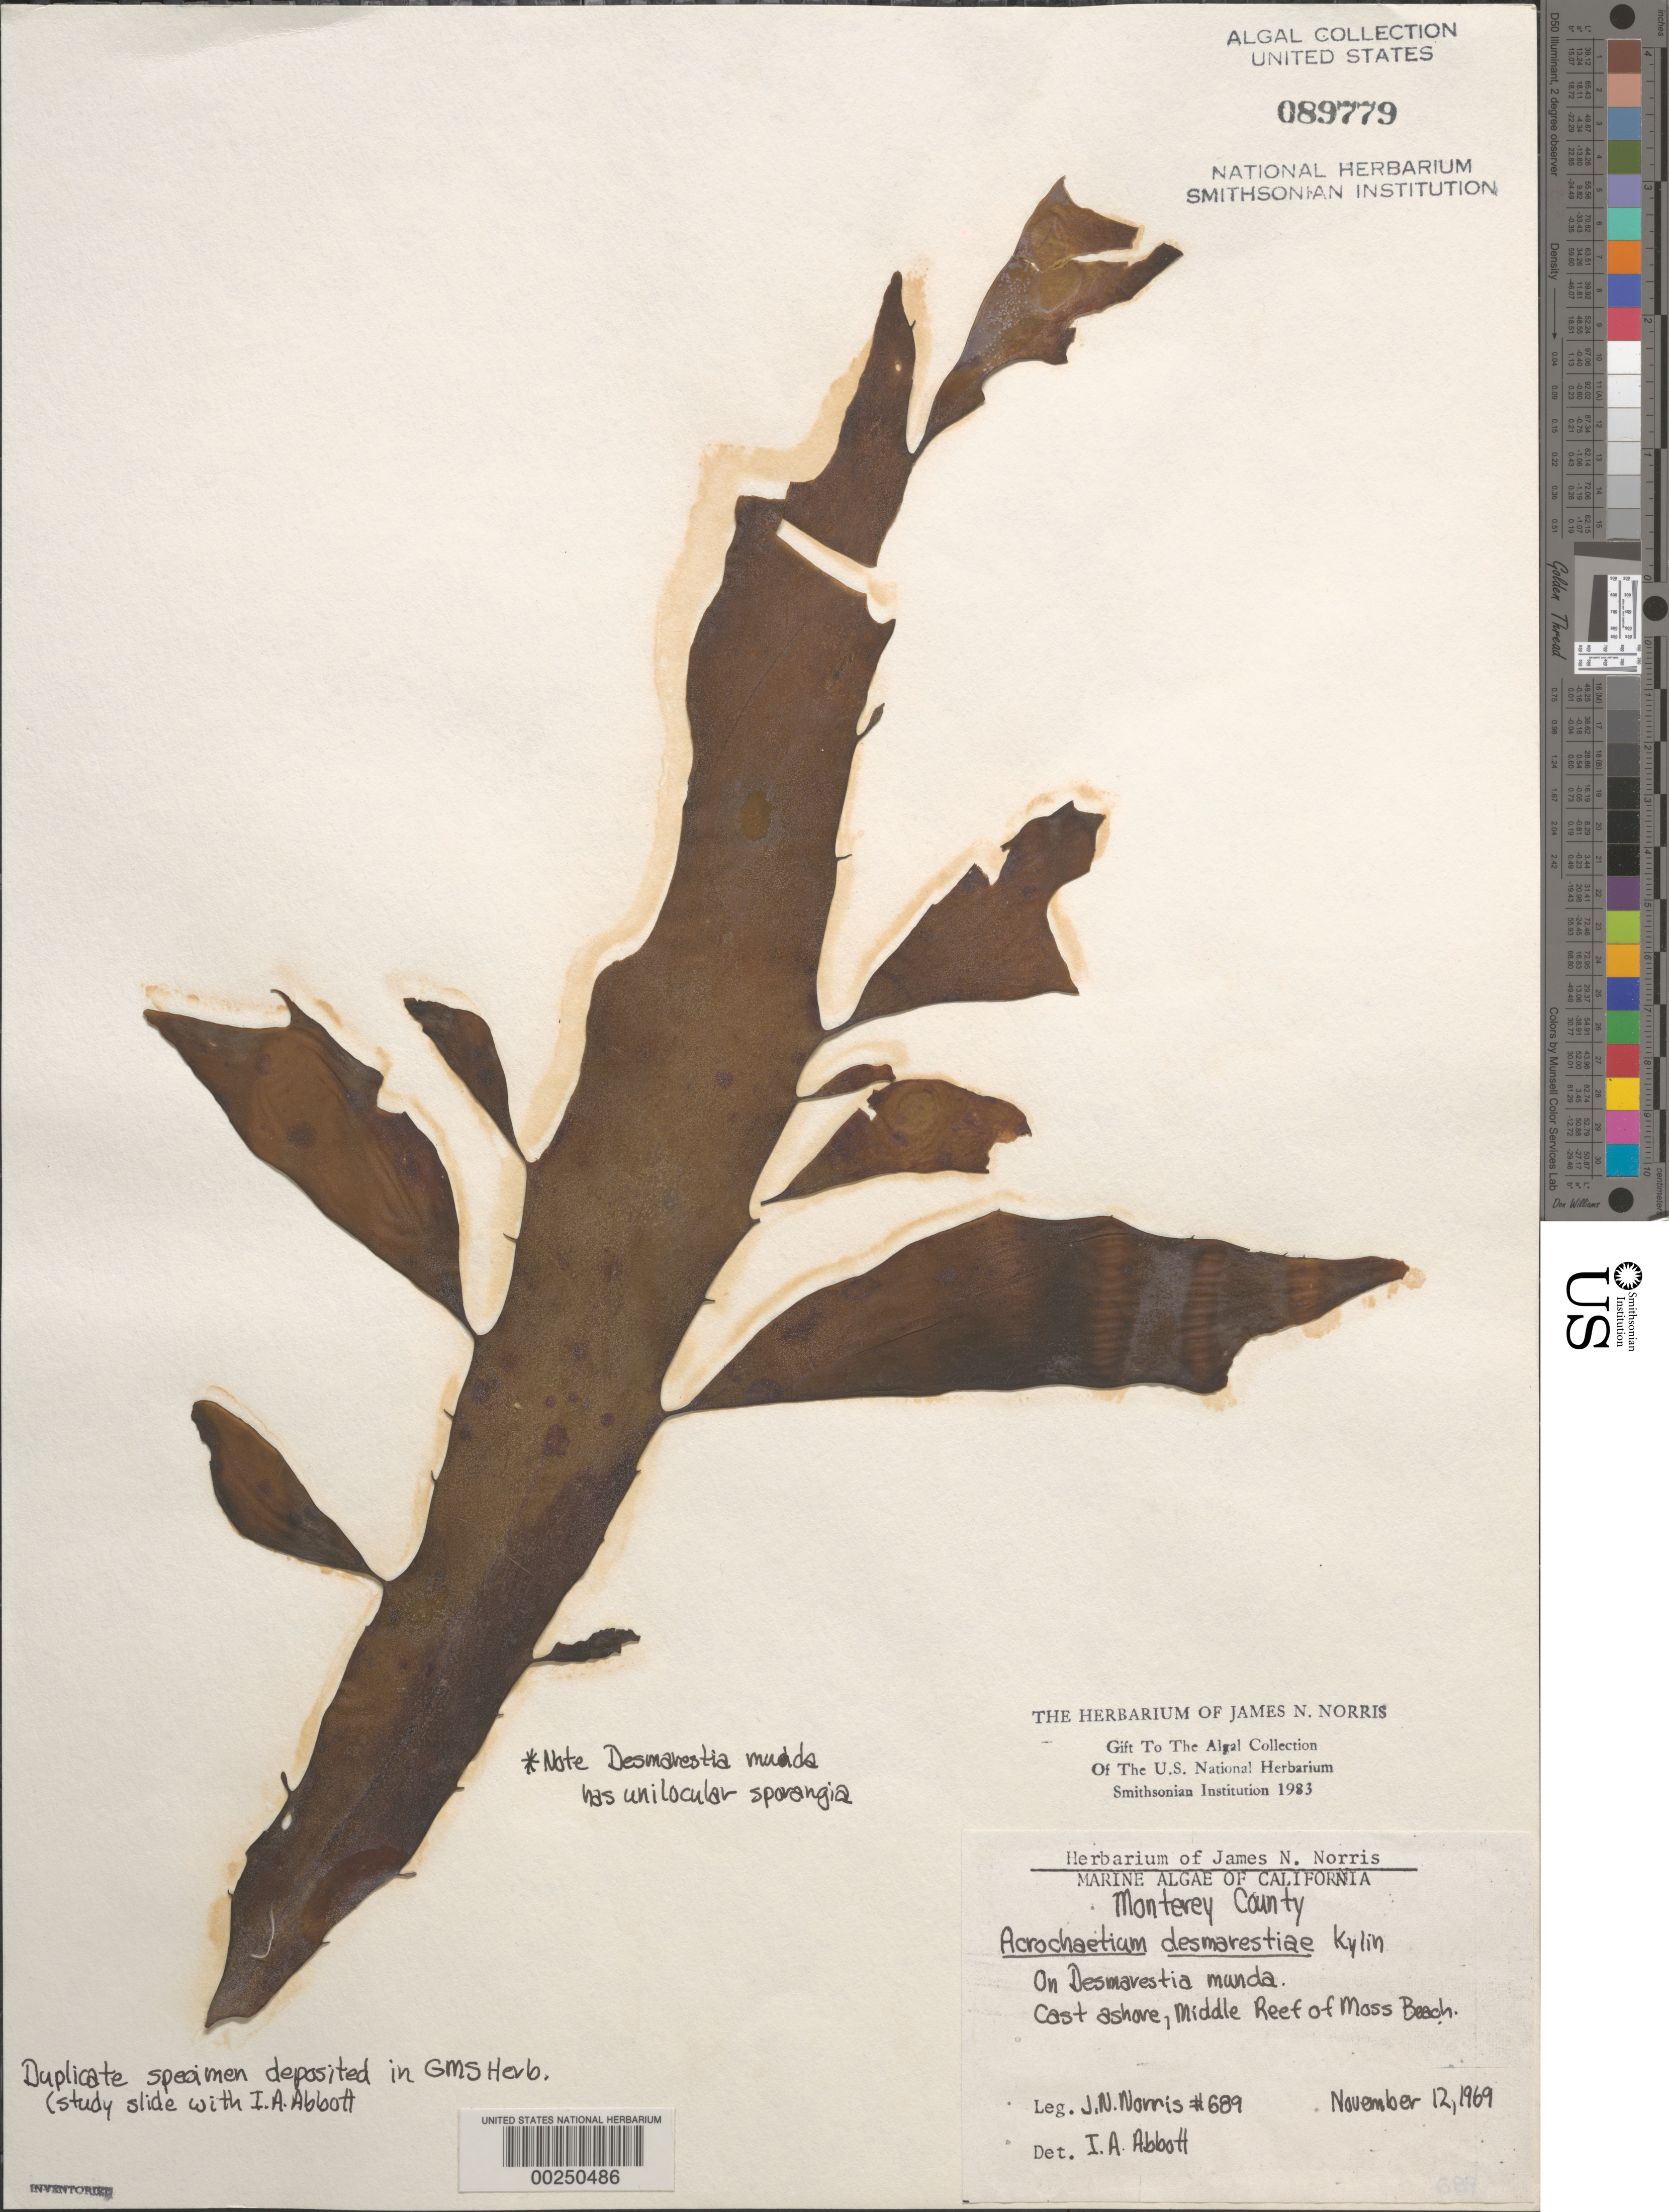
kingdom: Plantae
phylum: Rhodophyta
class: Florideophyceae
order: Colaconematales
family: Colaconemataceae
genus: Colaconema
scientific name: Colaconema amphiroae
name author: (K.M. Drew) P.W. Gabrielson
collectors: J. N. Norris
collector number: JN-689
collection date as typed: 12 Nov 1969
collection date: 1969-11-12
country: United States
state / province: California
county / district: Monterey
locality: Middle Reef of Moss Beach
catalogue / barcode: US 89779